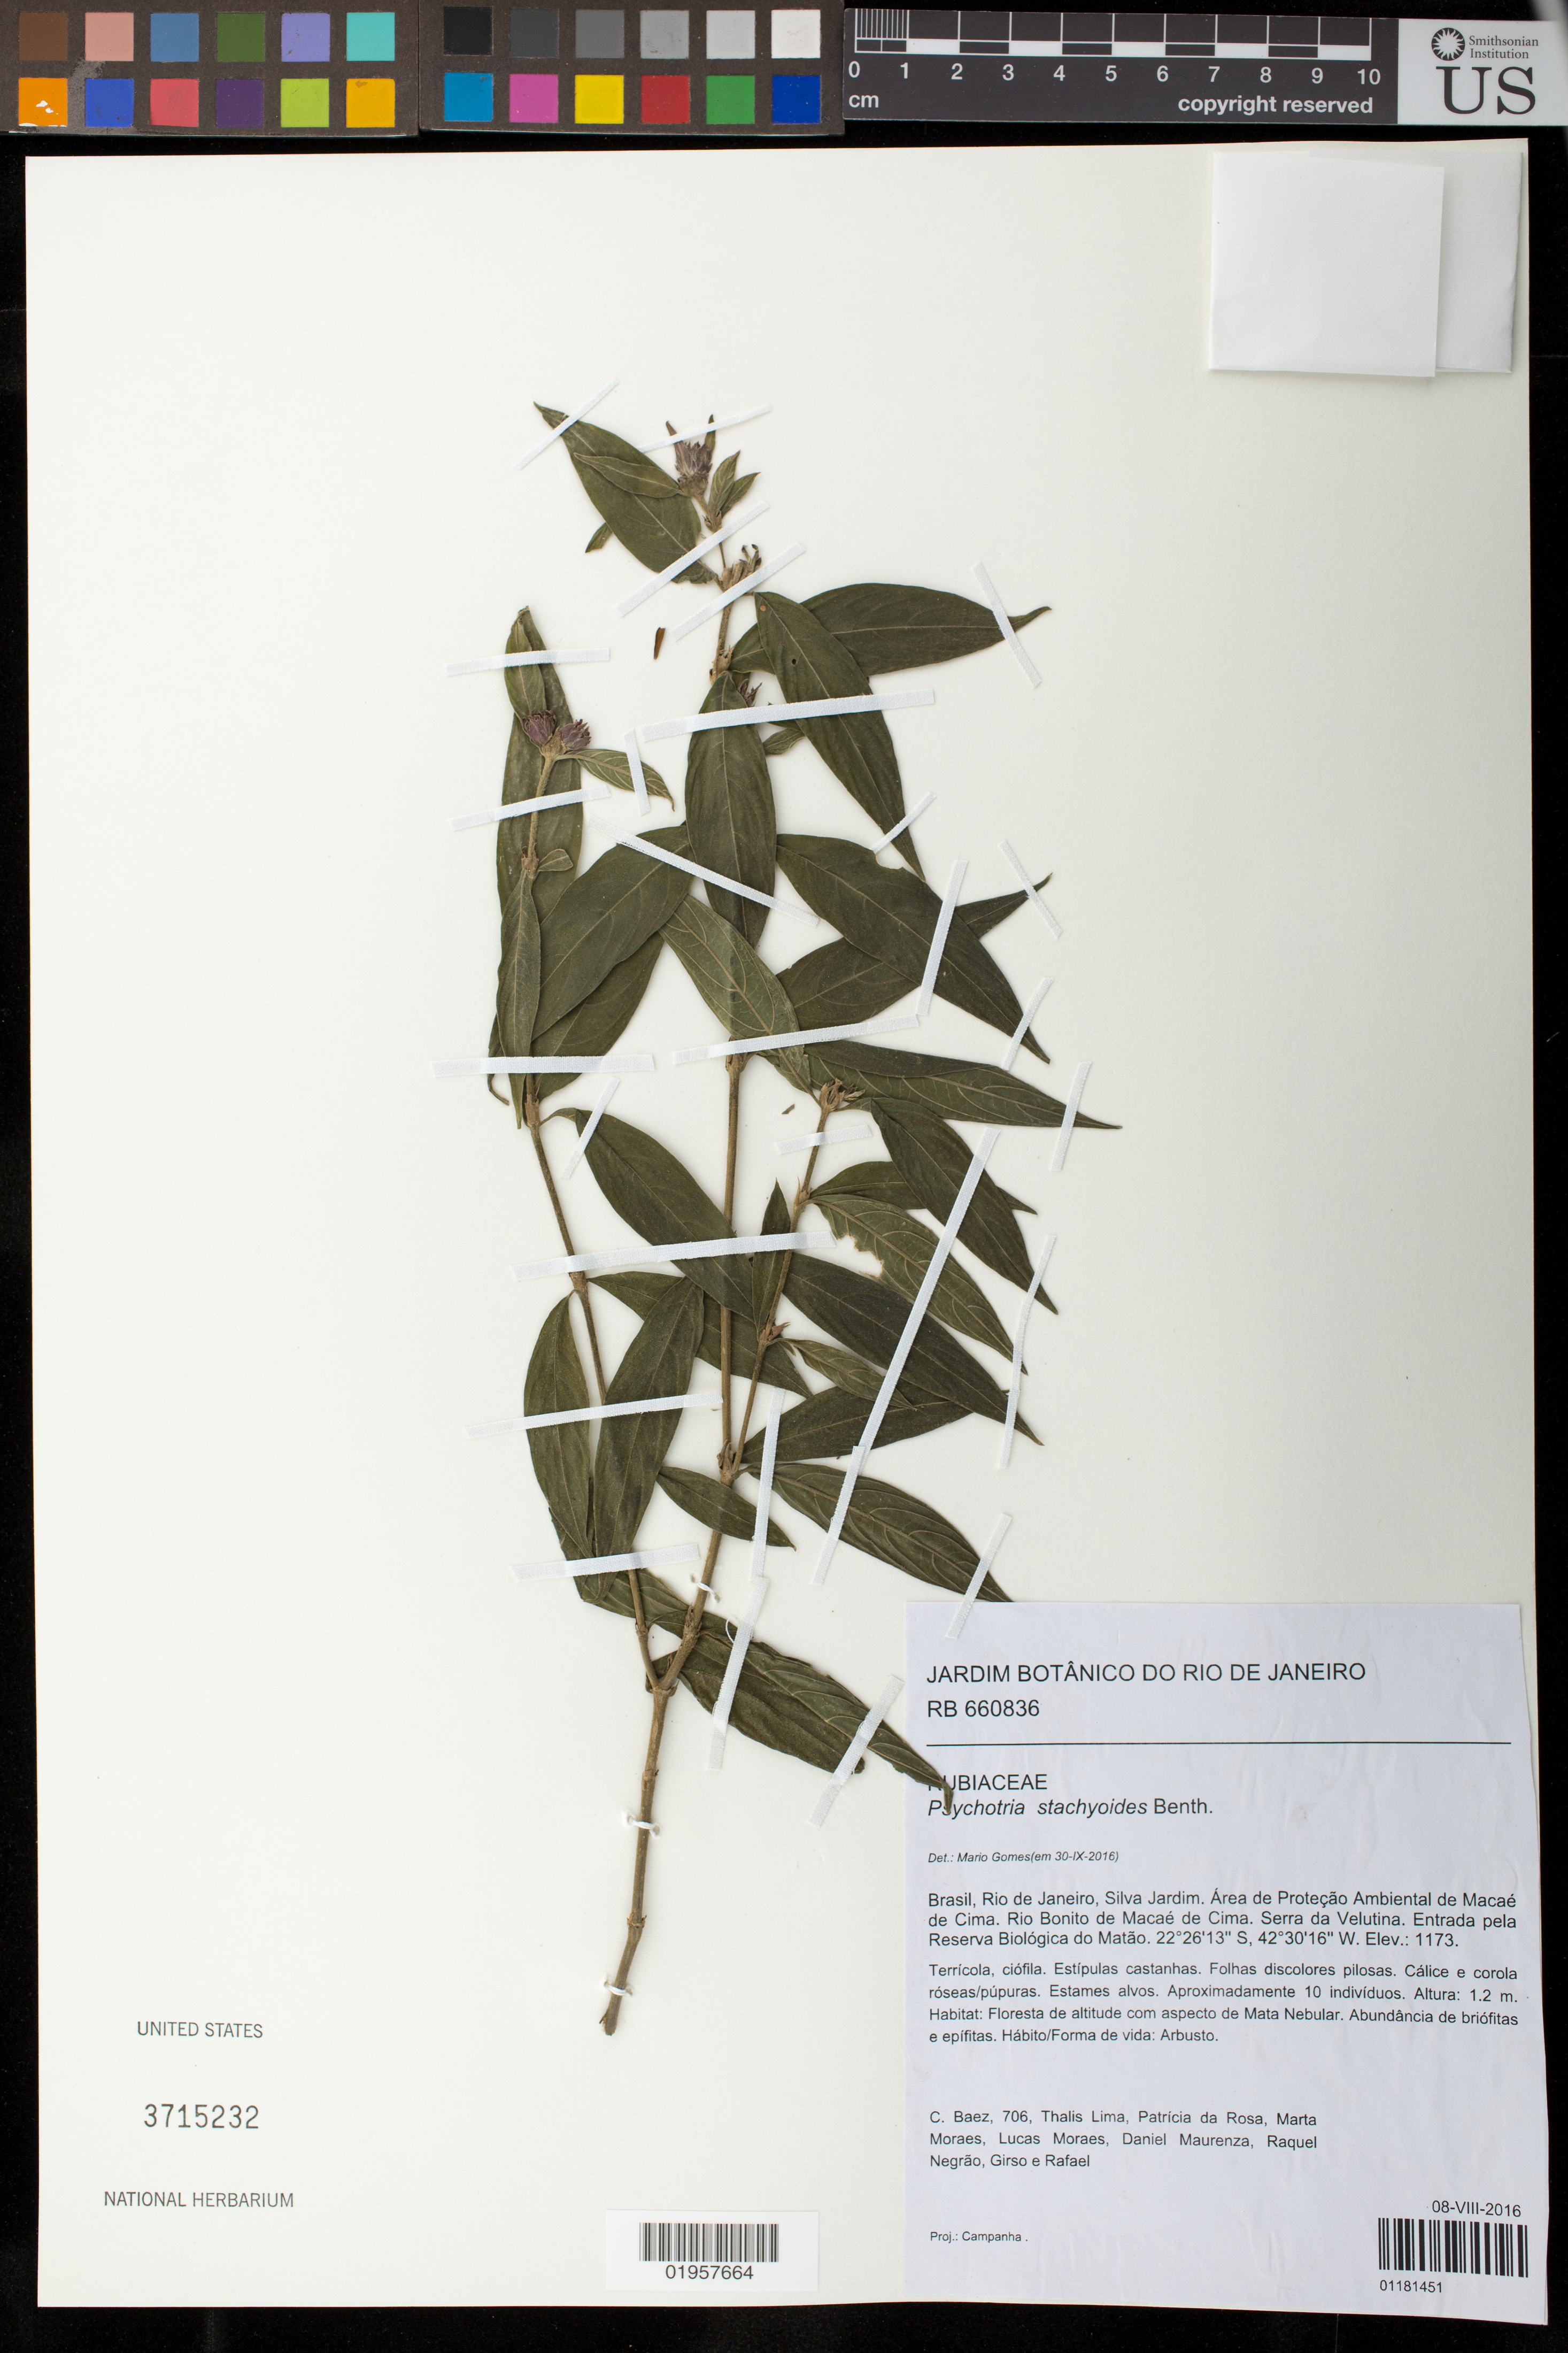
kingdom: Plantae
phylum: Tracheophyta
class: Magnoliopsida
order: Gentianales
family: Rubiaceae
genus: Psychotria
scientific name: Psychotria stachyoides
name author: Benth.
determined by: Gomes, M.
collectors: C. Baez, T. Lima, P. da Rosa, M. Moraes, L. Moraes, D. Maurenza, R. Negrão & Girso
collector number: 706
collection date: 2016-08-08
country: Brazil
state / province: Rio de Janeiro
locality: Silva Jardim. Área de Proteção Ambiental de Macaé deCima.Rio Bonito de Macaé de Cima. Serra da Velutina. Entrada pela Reserva Biológica do Matão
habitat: Floresta de altitude com aspecto de Mata Nebular. Abundáncia de briófitas e epífitas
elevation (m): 1173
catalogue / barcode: US 3715232